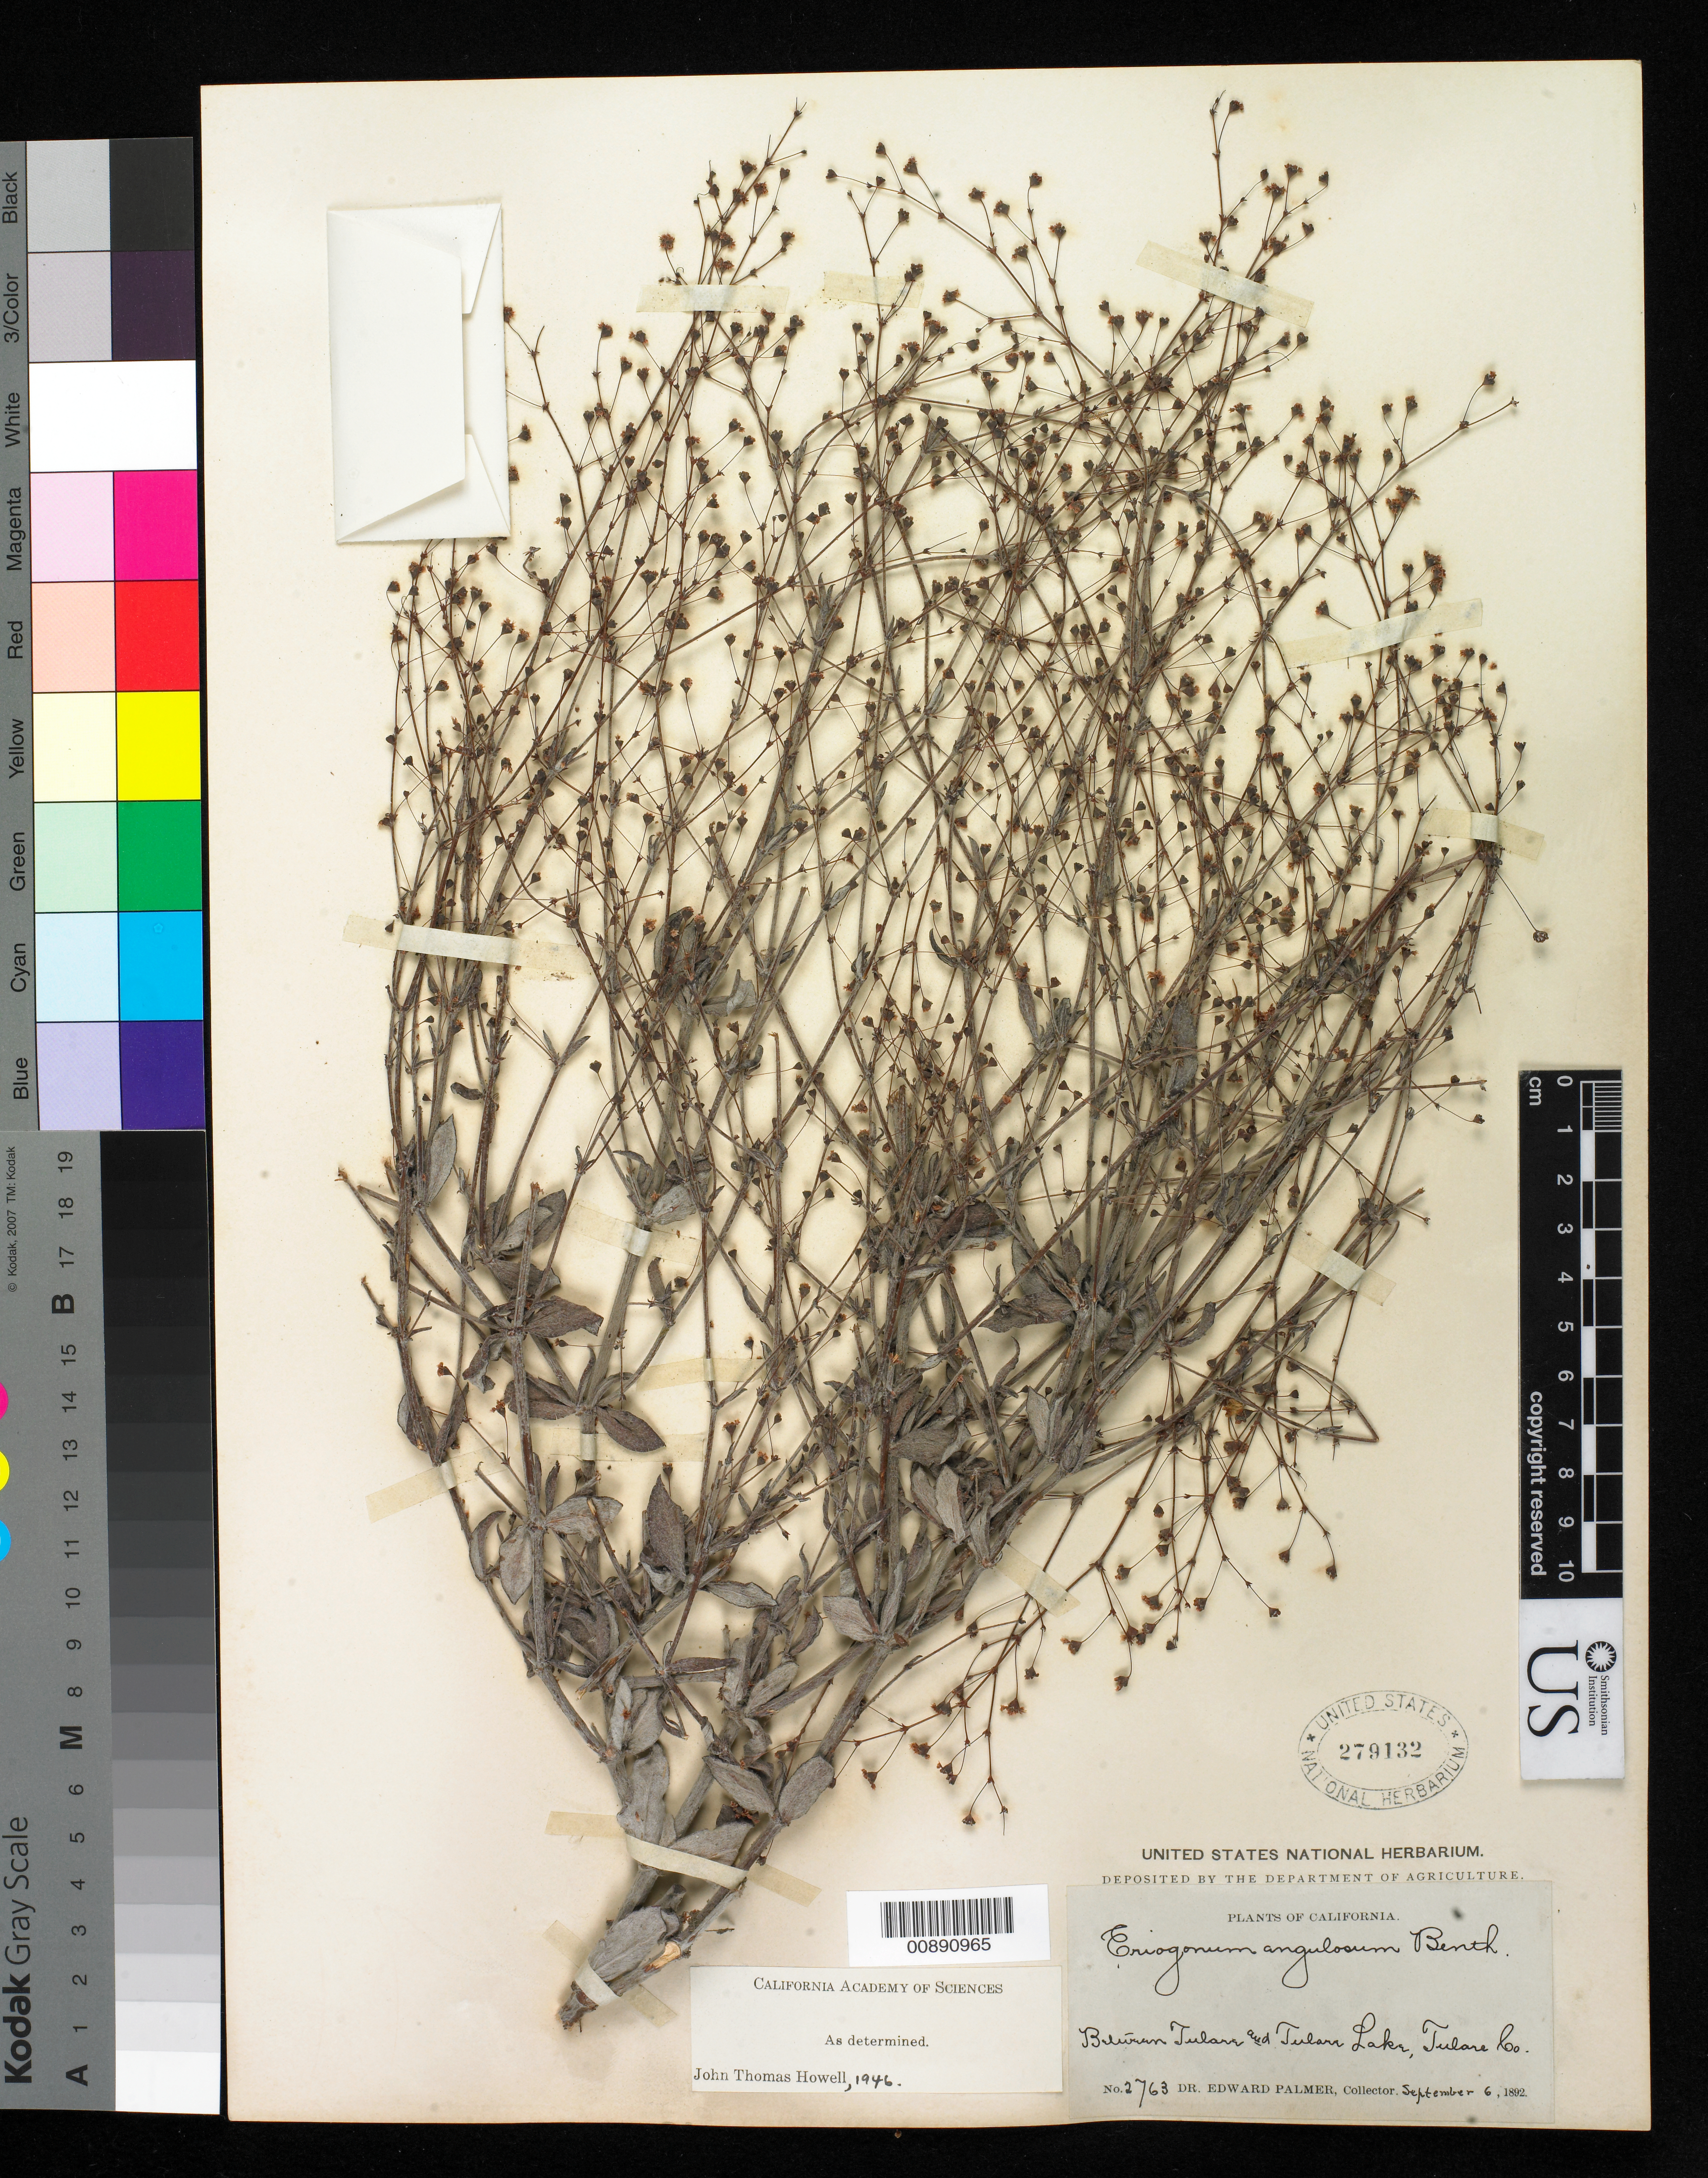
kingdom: Plantae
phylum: Tracheophyta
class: Magnoliopsida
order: Caryophyllales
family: Polygonaceae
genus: Eriogonum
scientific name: Eriogonum angulosum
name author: Benth.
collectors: E. Palmer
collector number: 2763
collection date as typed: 06 Sep 1892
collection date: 1892-09-06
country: United States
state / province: California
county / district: Tulare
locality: Between Tulare and Tulare Lake, Tulare County, California.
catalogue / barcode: US 279132